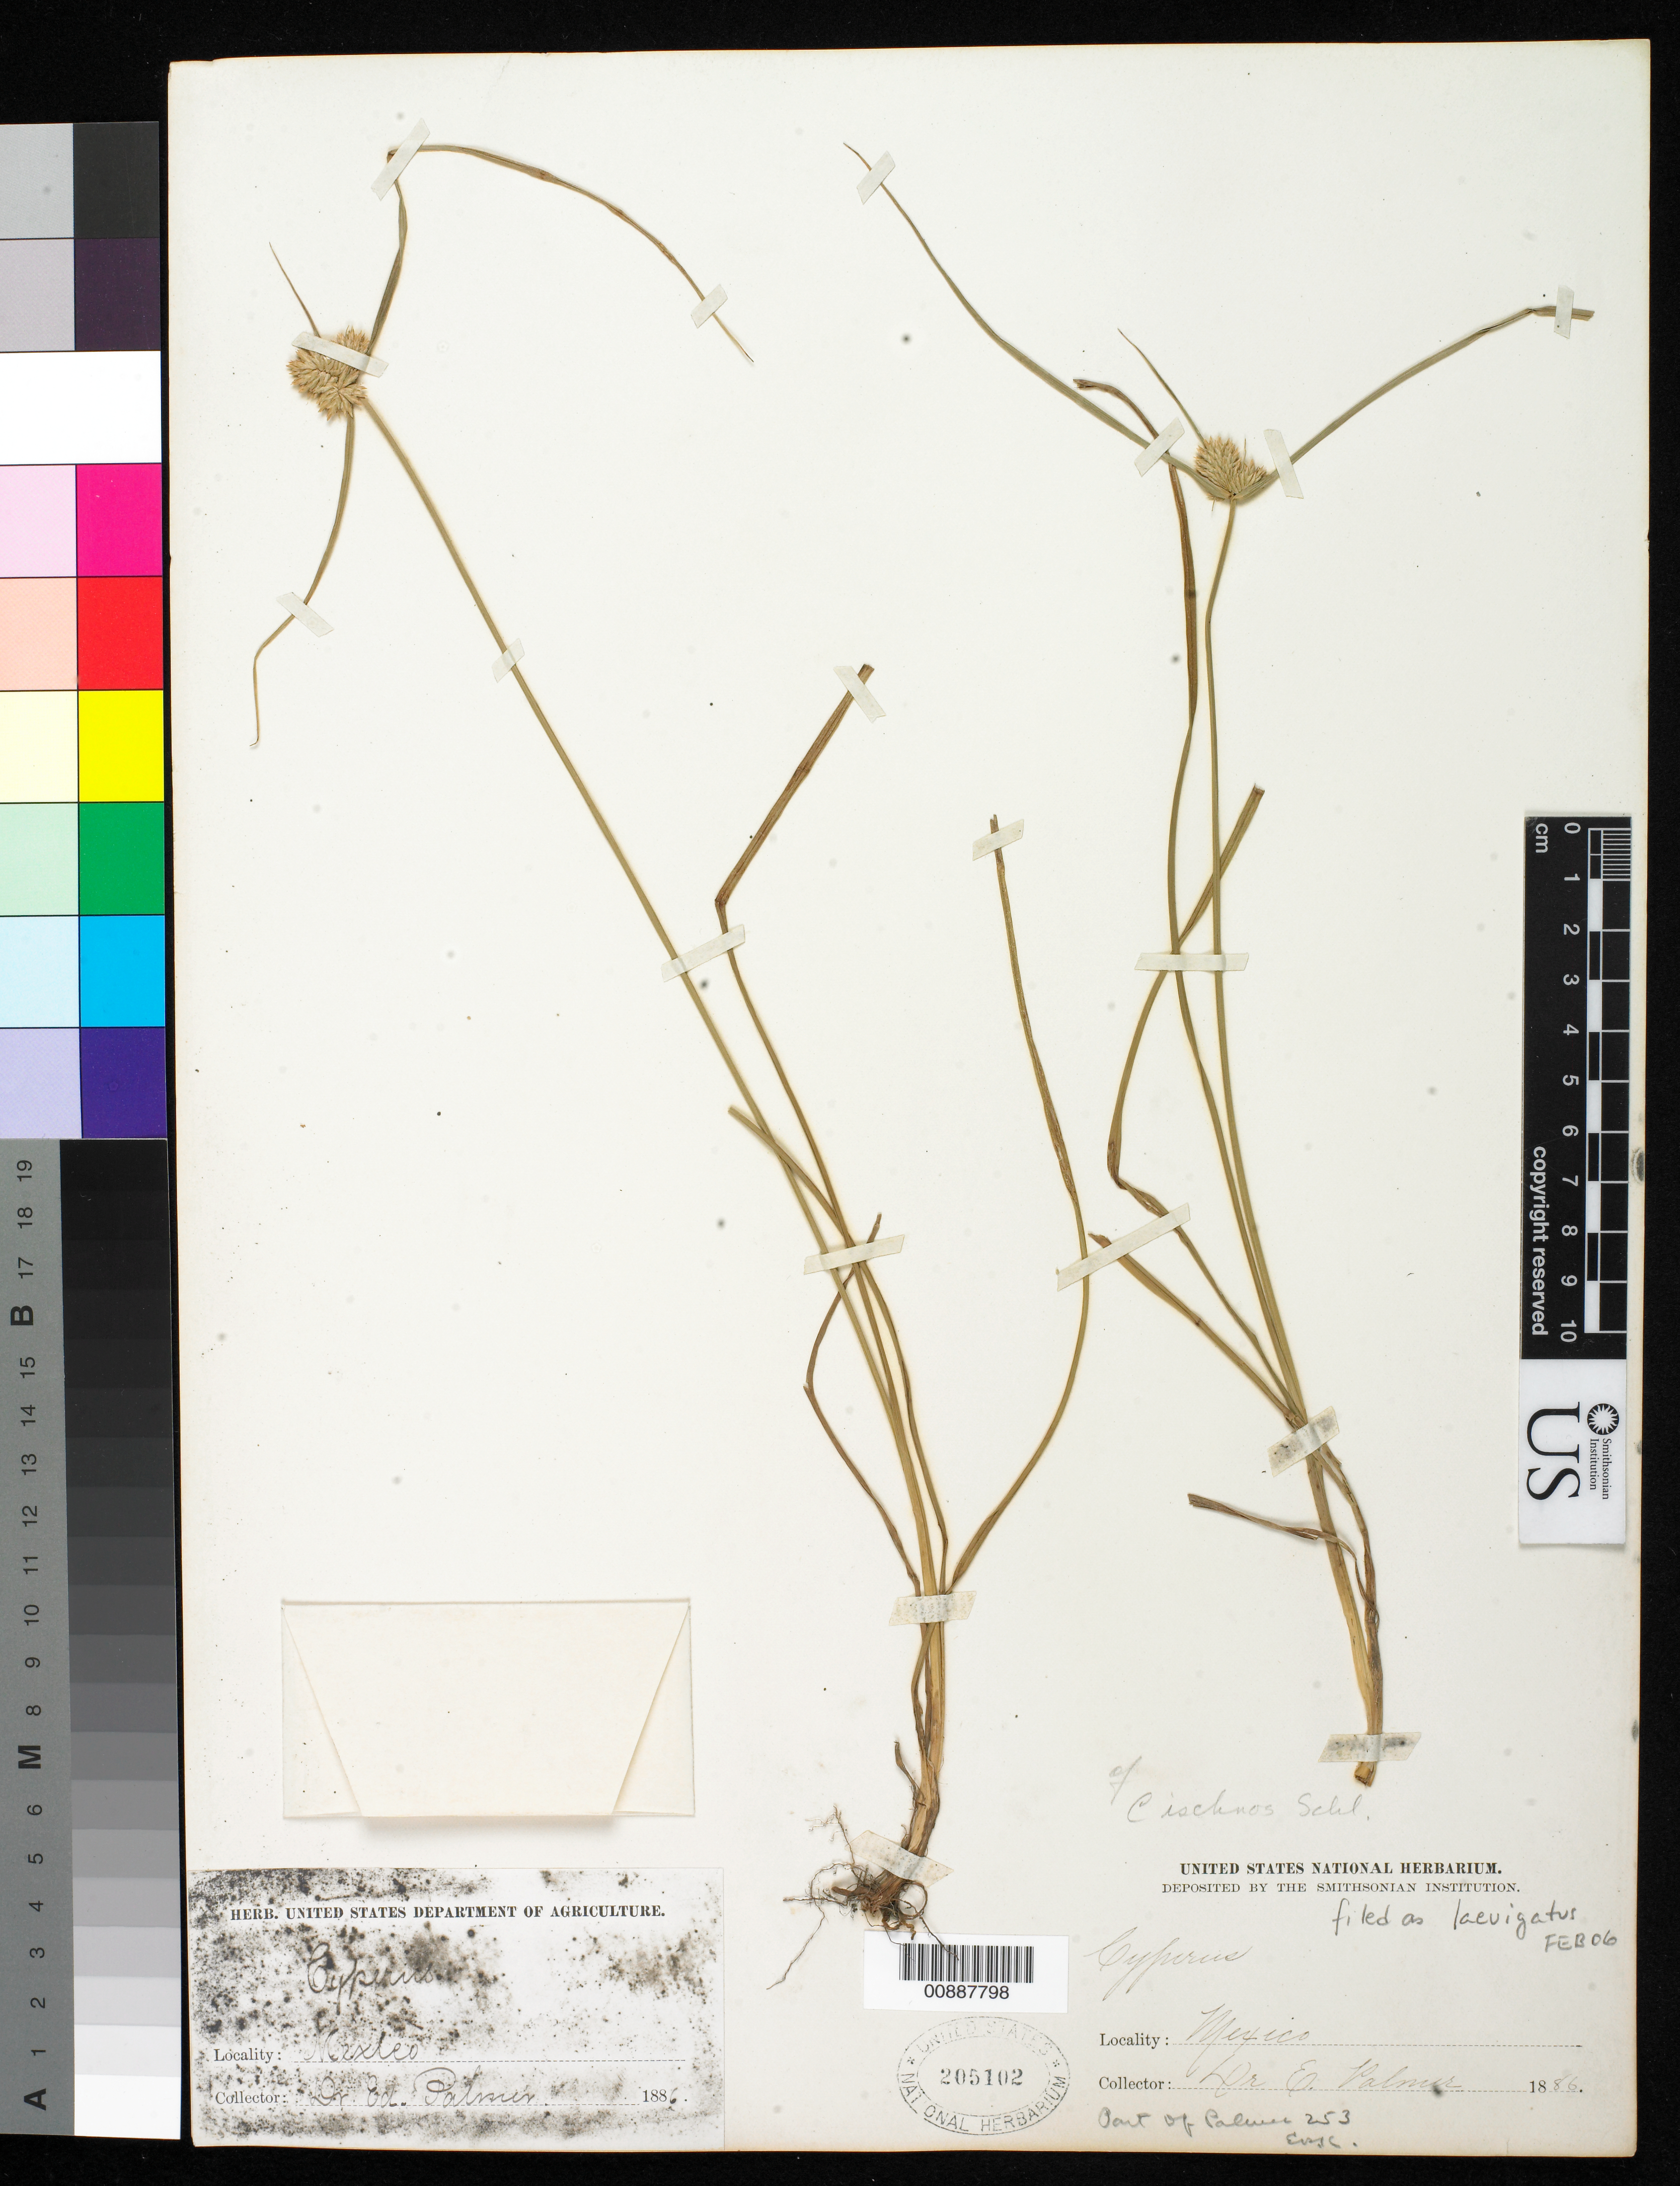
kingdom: Plantae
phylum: Tracheophyta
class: Liliopsida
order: Poales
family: Cyperaceae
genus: Cyperus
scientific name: Cyperus laevigatus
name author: L.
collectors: E. Palmer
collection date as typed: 1886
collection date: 1886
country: Mexico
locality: Mexico.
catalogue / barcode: US 205102